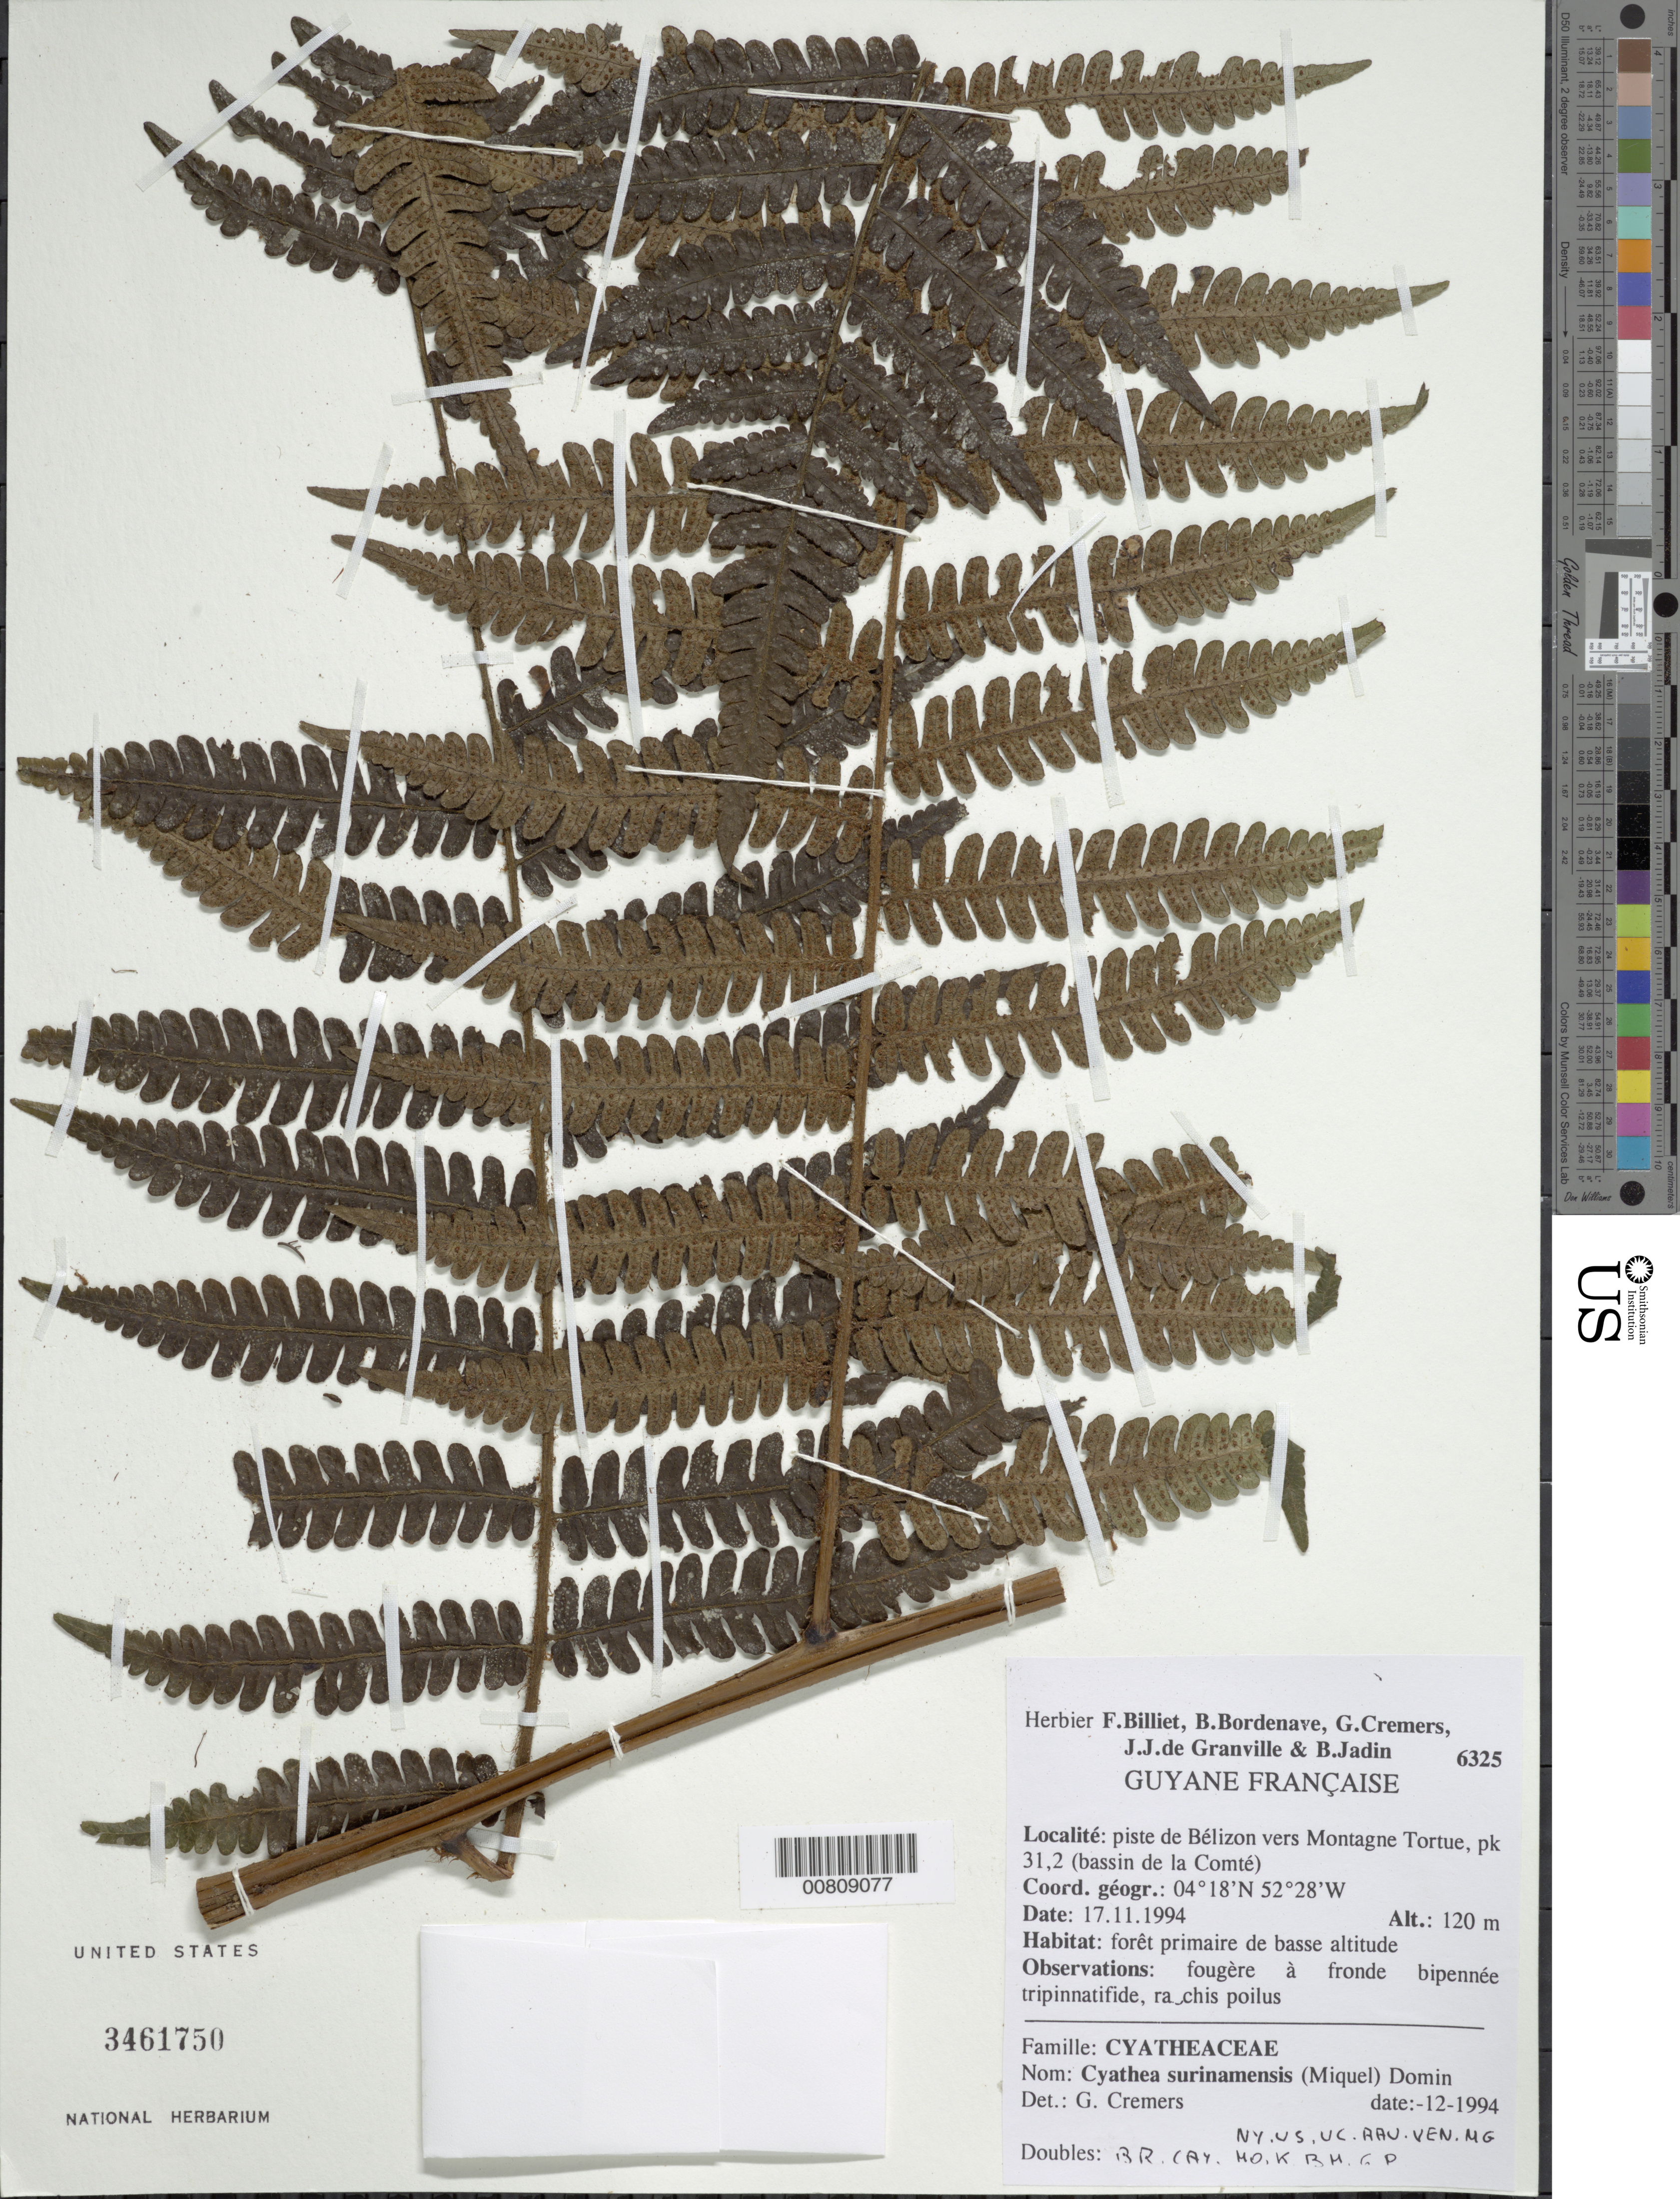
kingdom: Plantae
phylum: Tracheophyta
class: Polypodiopsida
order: Cyatheales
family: Cyatheaceae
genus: Cyathea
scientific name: Cyathea surinamensis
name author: (Miq.) Domin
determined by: Cremers, Georges A.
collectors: F. Billiet, G. Cremers, B. Bordenave, J.-J. de Granville & B. Jadin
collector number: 6325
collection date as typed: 17-Nov-94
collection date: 1994-11-17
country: French Guiana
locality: Piste de Bélizon, vers Montagne Tortue, pk 31.2 (Bassin de la Comté)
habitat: Primary forest, low altitude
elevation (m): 120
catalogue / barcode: US 3461750